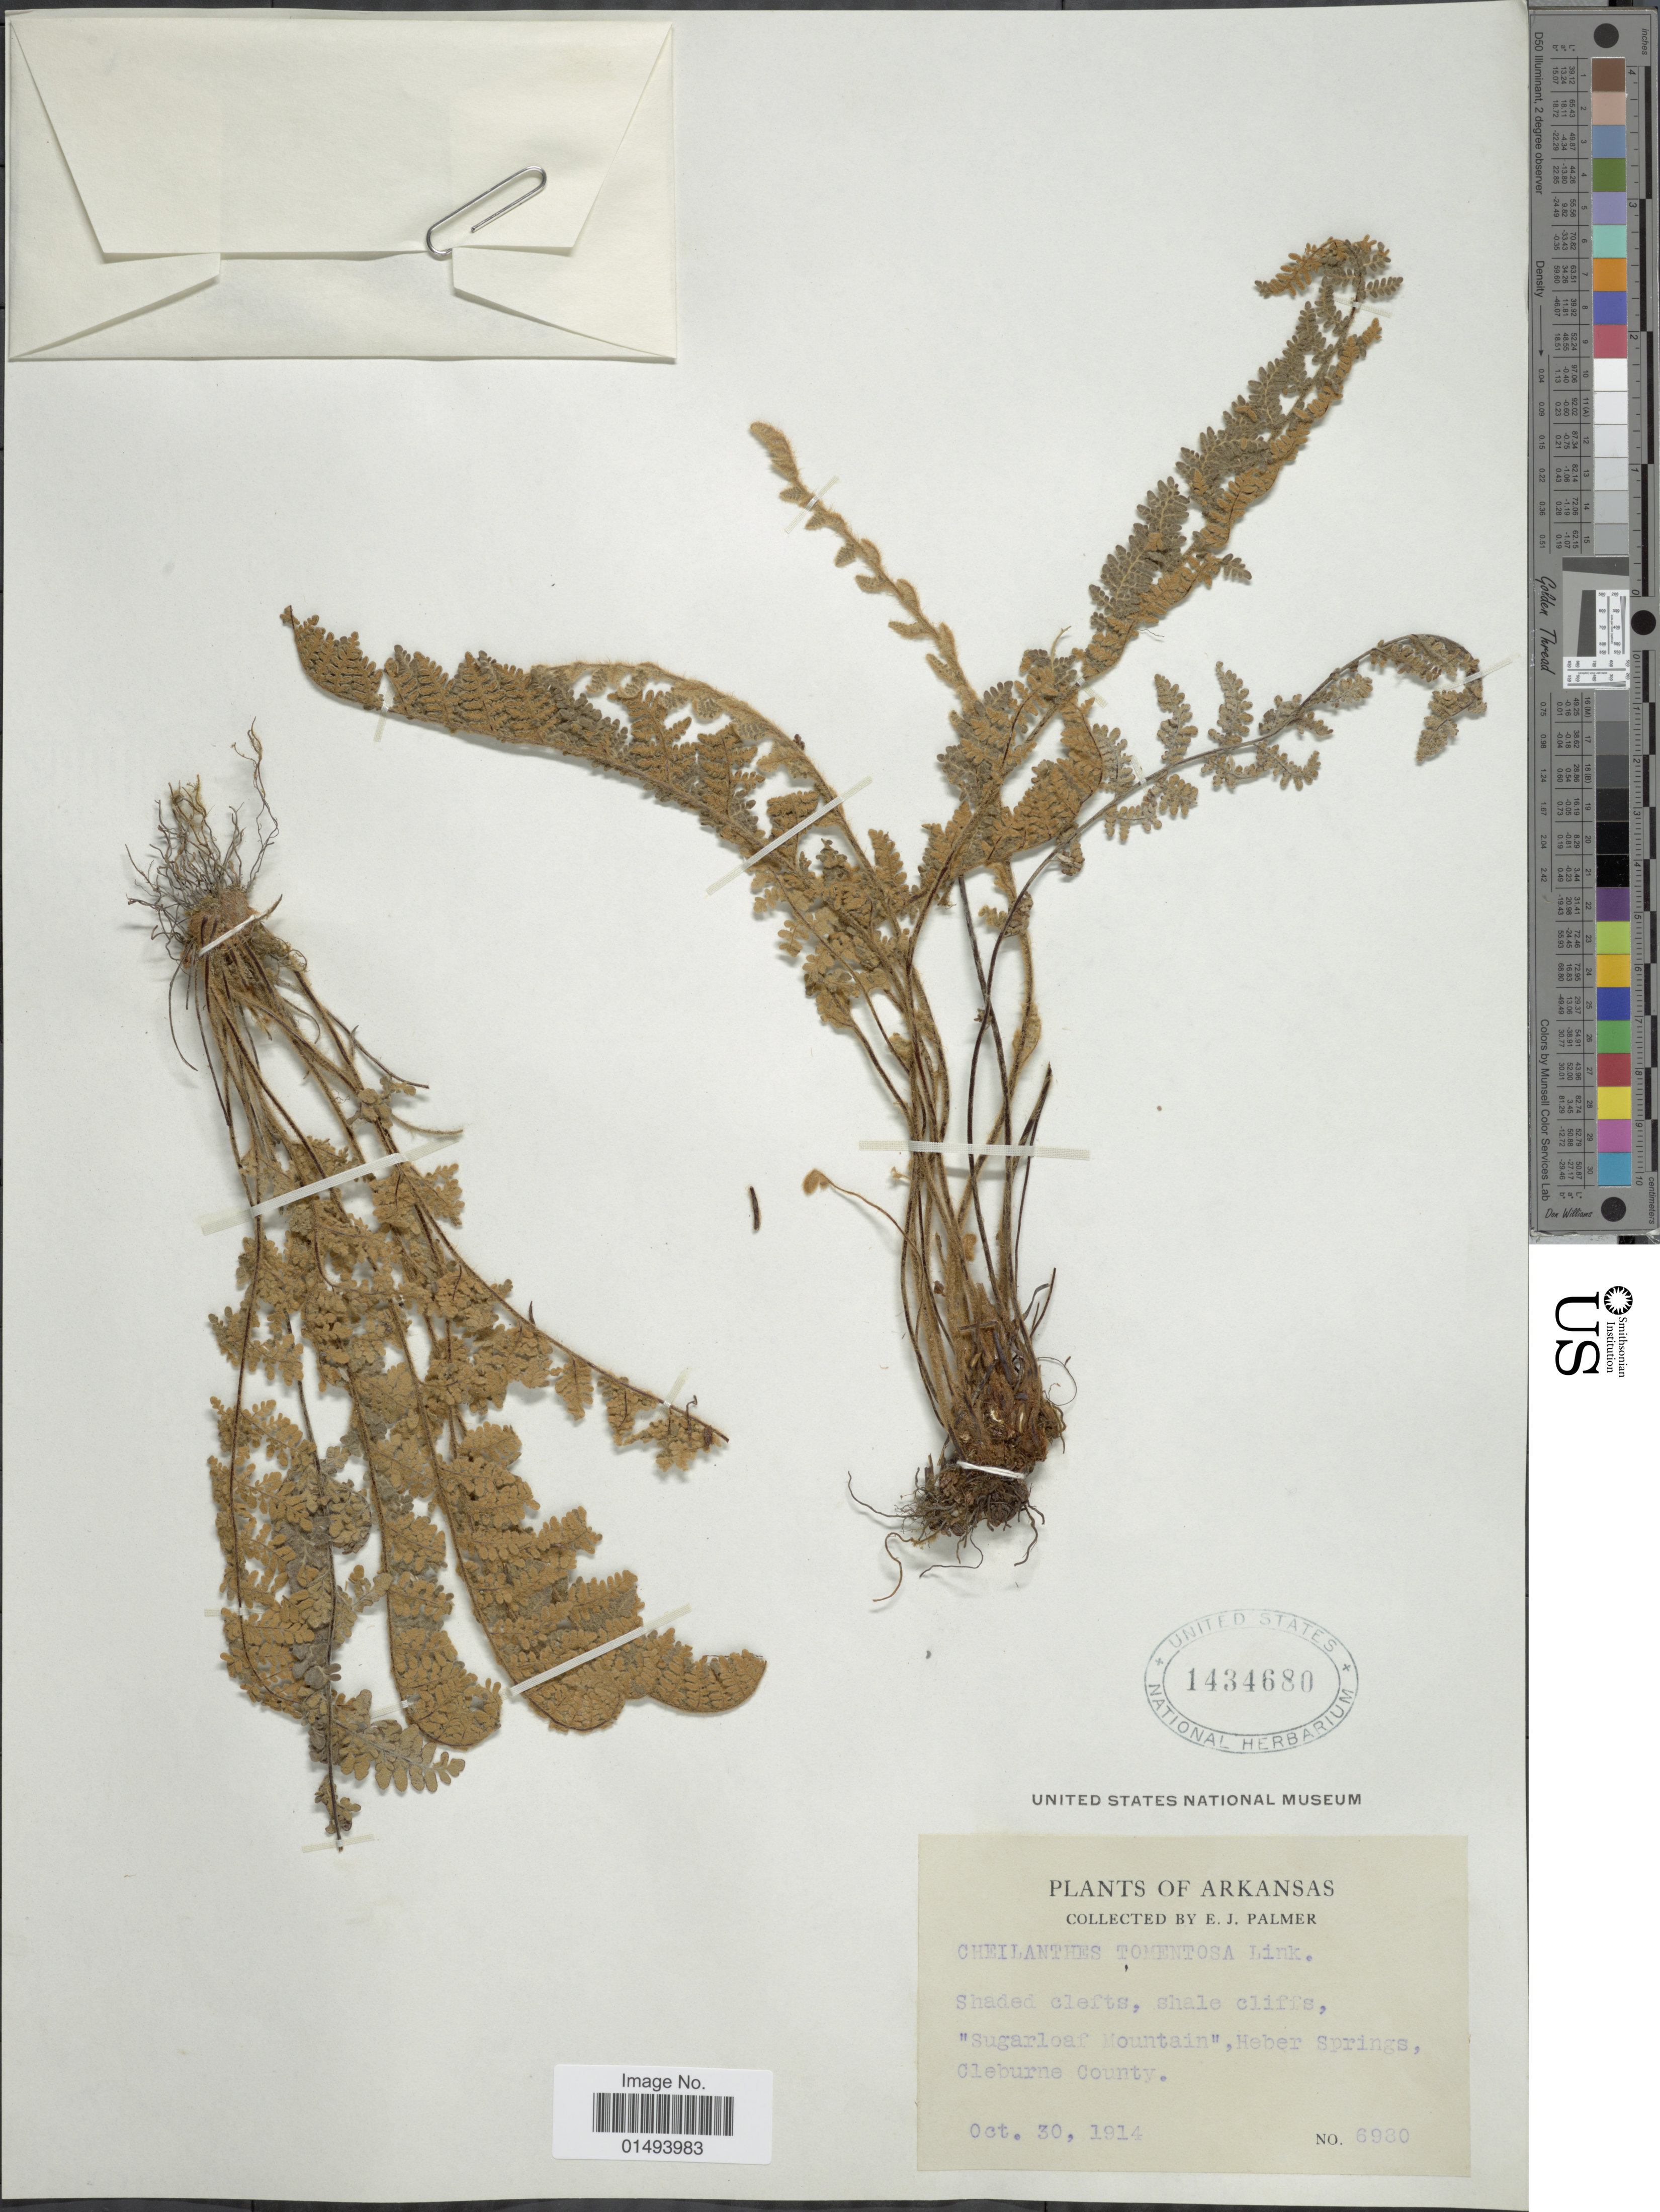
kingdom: Plantae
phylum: Tracheophyta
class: Polypodiopsida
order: Polypodiales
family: Pteridaceae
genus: Myriopteris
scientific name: Myriopteris tomentosa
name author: (Link) Fée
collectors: E. J. Palmer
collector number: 6980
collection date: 1914-10-30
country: United States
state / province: Arkansas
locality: Plants of Arkansas, Shaded clefts, shale cliffs, " Sugarloaf Mountain", Heber Springs, Cleburne County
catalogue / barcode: US 1434680